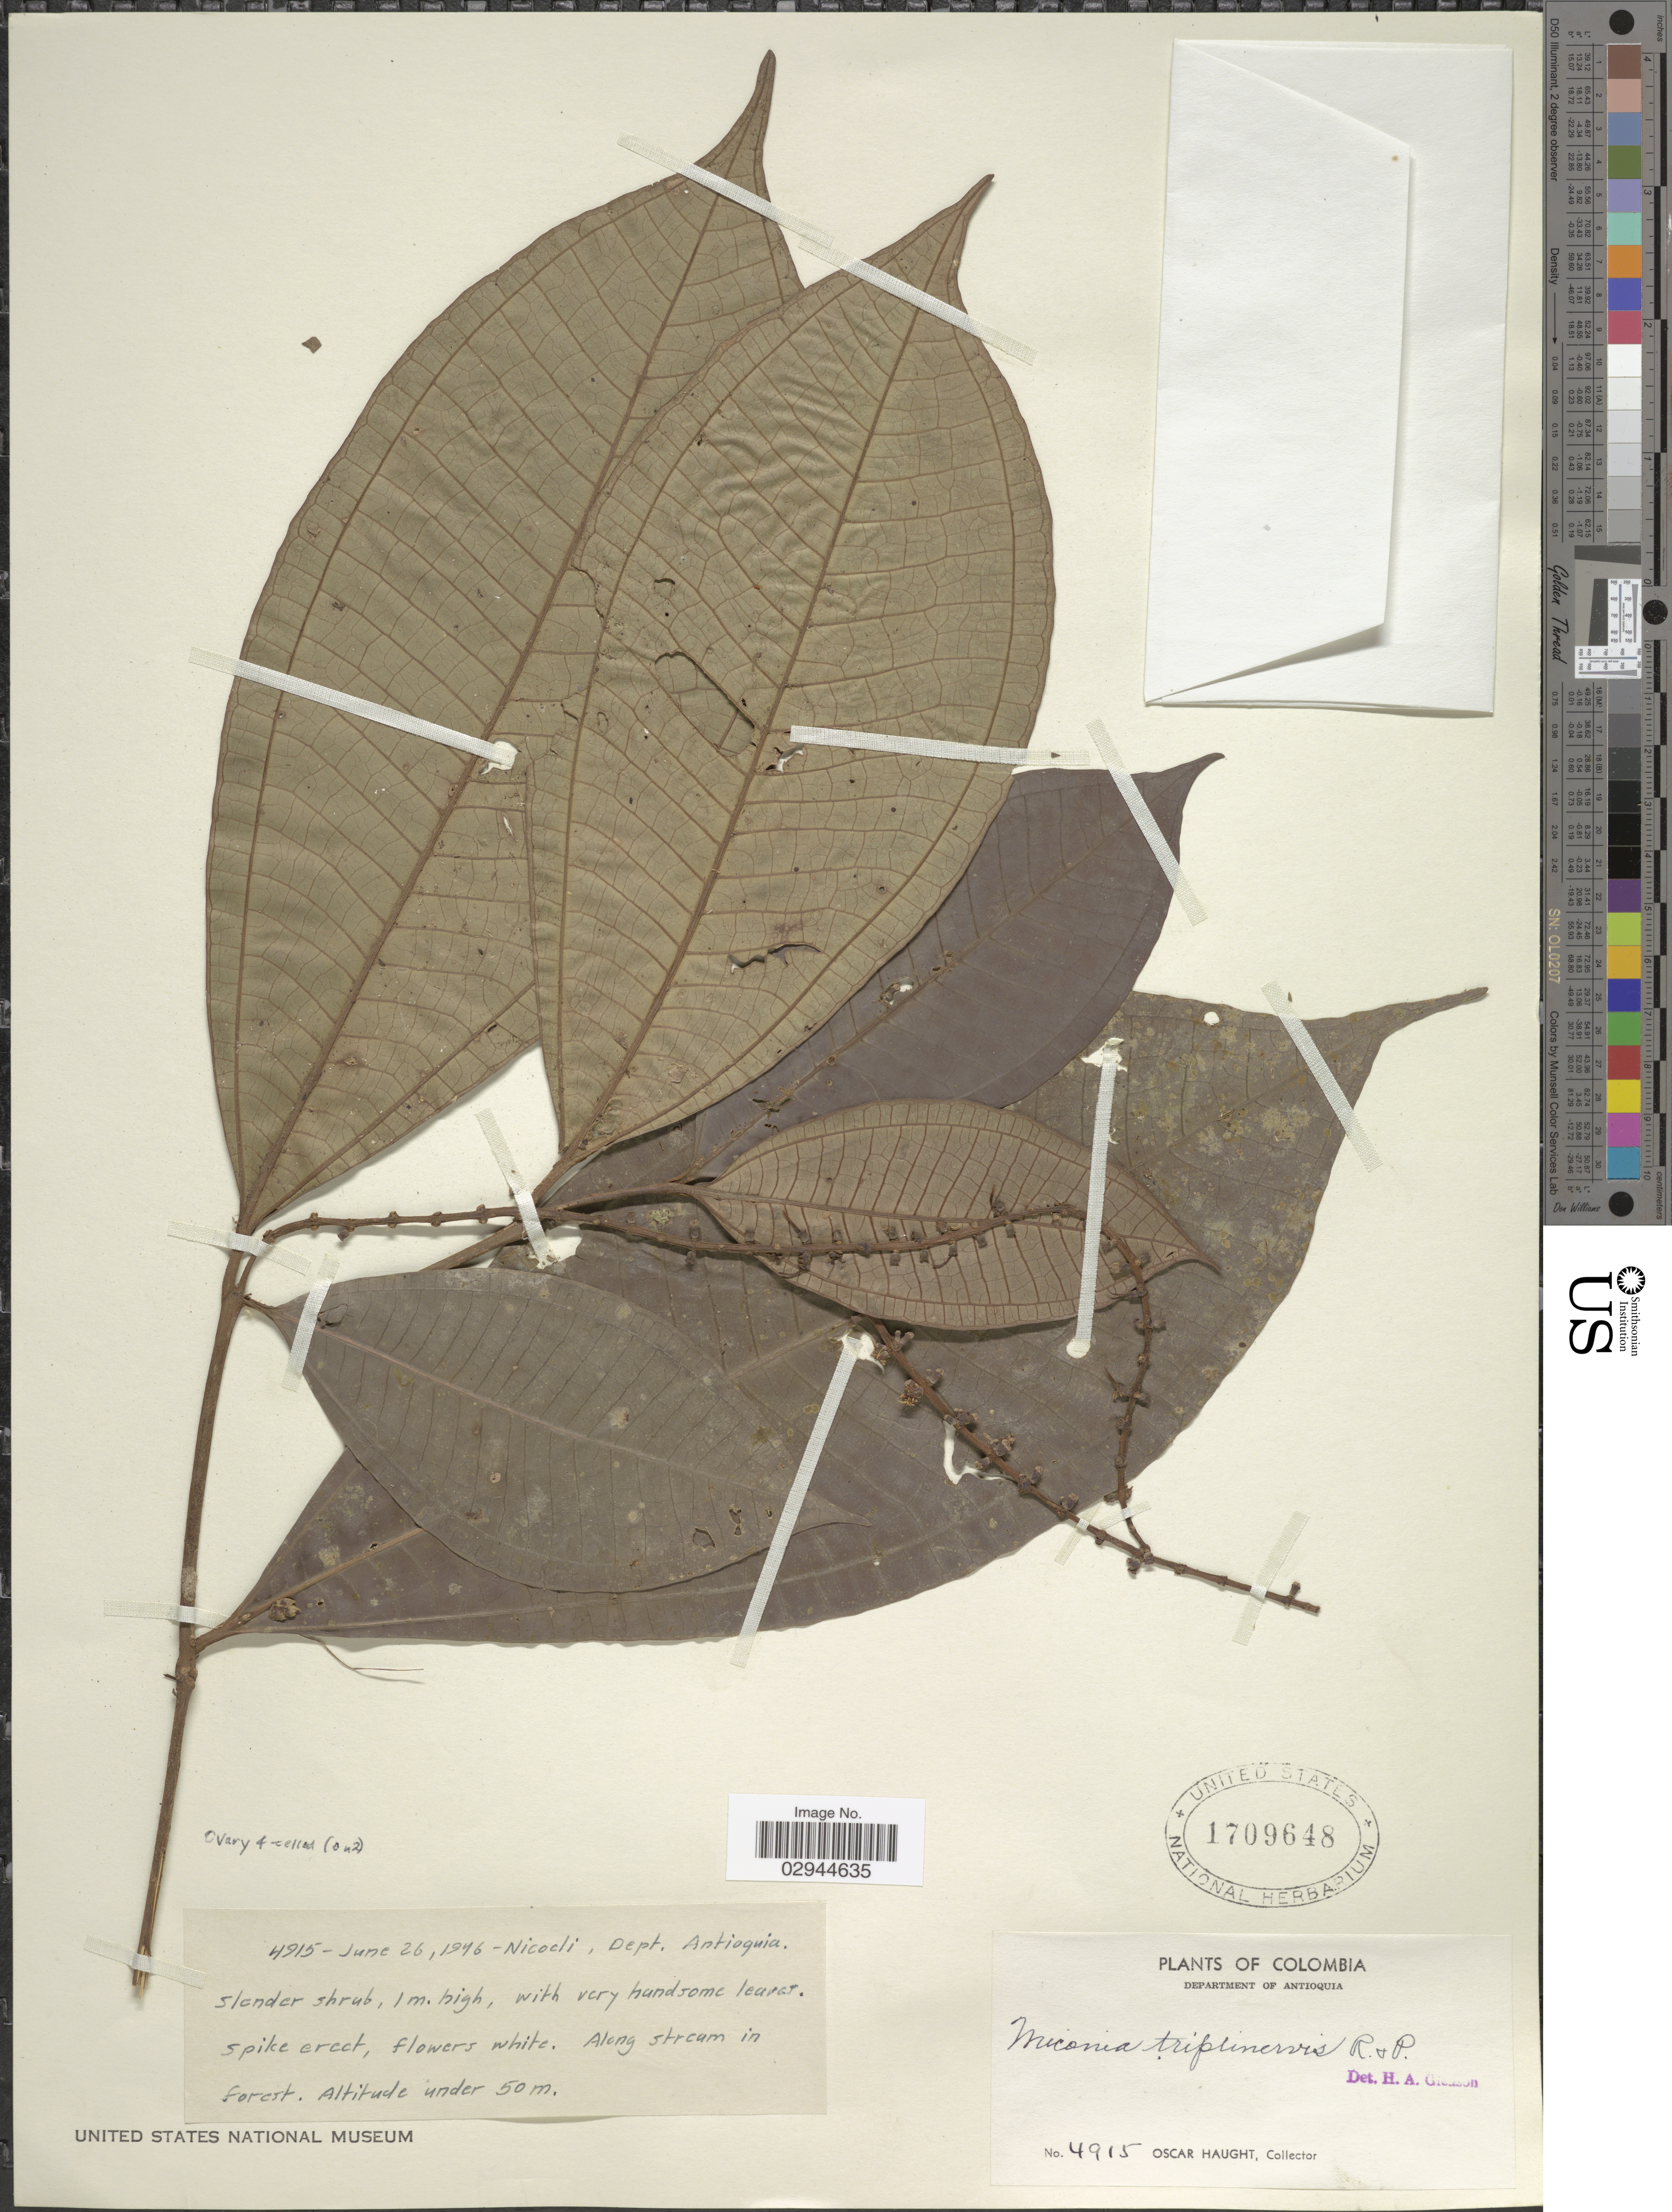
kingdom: Plantae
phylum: Tracheophyta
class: Magnoliopsida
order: Myrtales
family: Melastomataceae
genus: Miconia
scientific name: Miconia triplinervis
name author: Ruiz & Pav.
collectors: O. Haught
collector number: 4915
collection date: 1946-06-26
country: Colombia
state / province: Antioquia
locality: Nicocli, Dept. Antioquia.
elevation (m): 50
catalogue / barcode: US 1709648